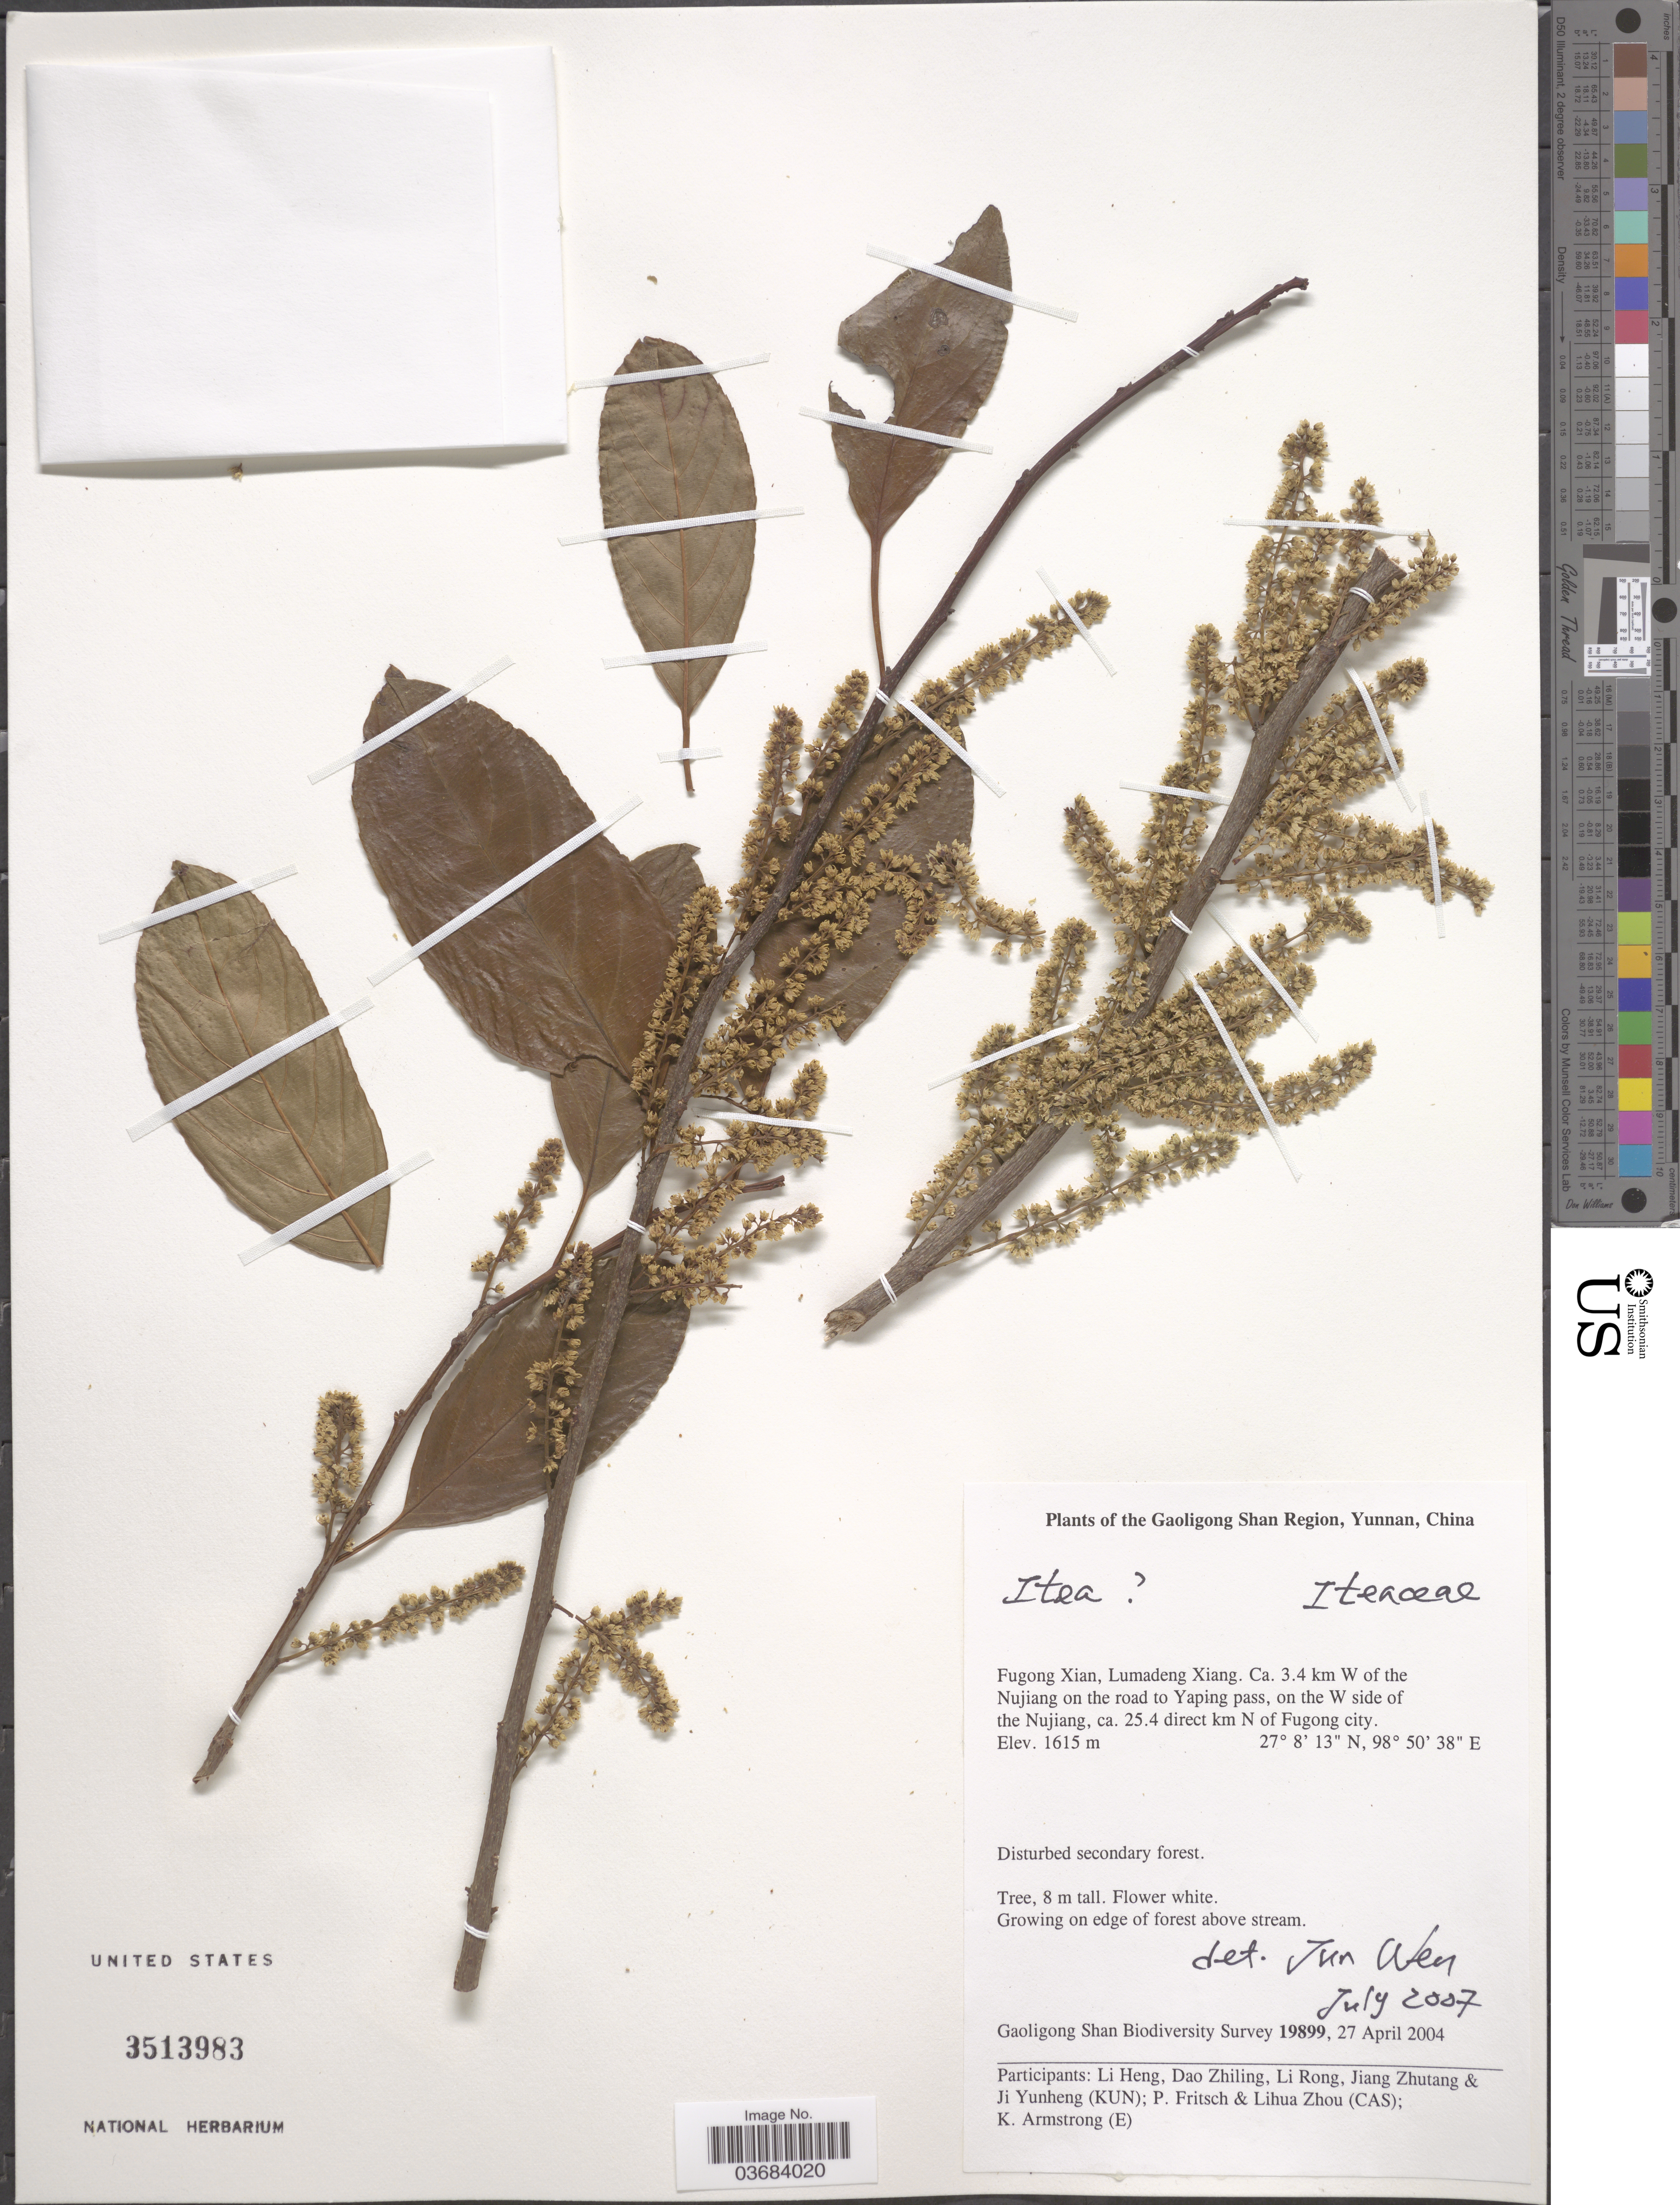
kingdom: Plantae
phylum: Tracheophyta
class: Magnoliopsida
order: Saxifragales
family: Iteaceae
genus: Itea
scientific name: Itea sp.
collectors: L. Heng, D. Zhiling, L. Rong, J. Zhutang & et al.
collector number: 19899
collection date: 2004-04-27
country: China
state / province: Yunnan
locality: The Gaoligong Shan Region. Fugong Xian, Lumadeng Xiang. Ca 3.4 km W of the Nujiang on the road to Yaping pass, on the W side of the Nujiang, ca. 25.4 direct km N of Fugong city.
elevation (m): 1615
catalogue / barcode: US 3513983